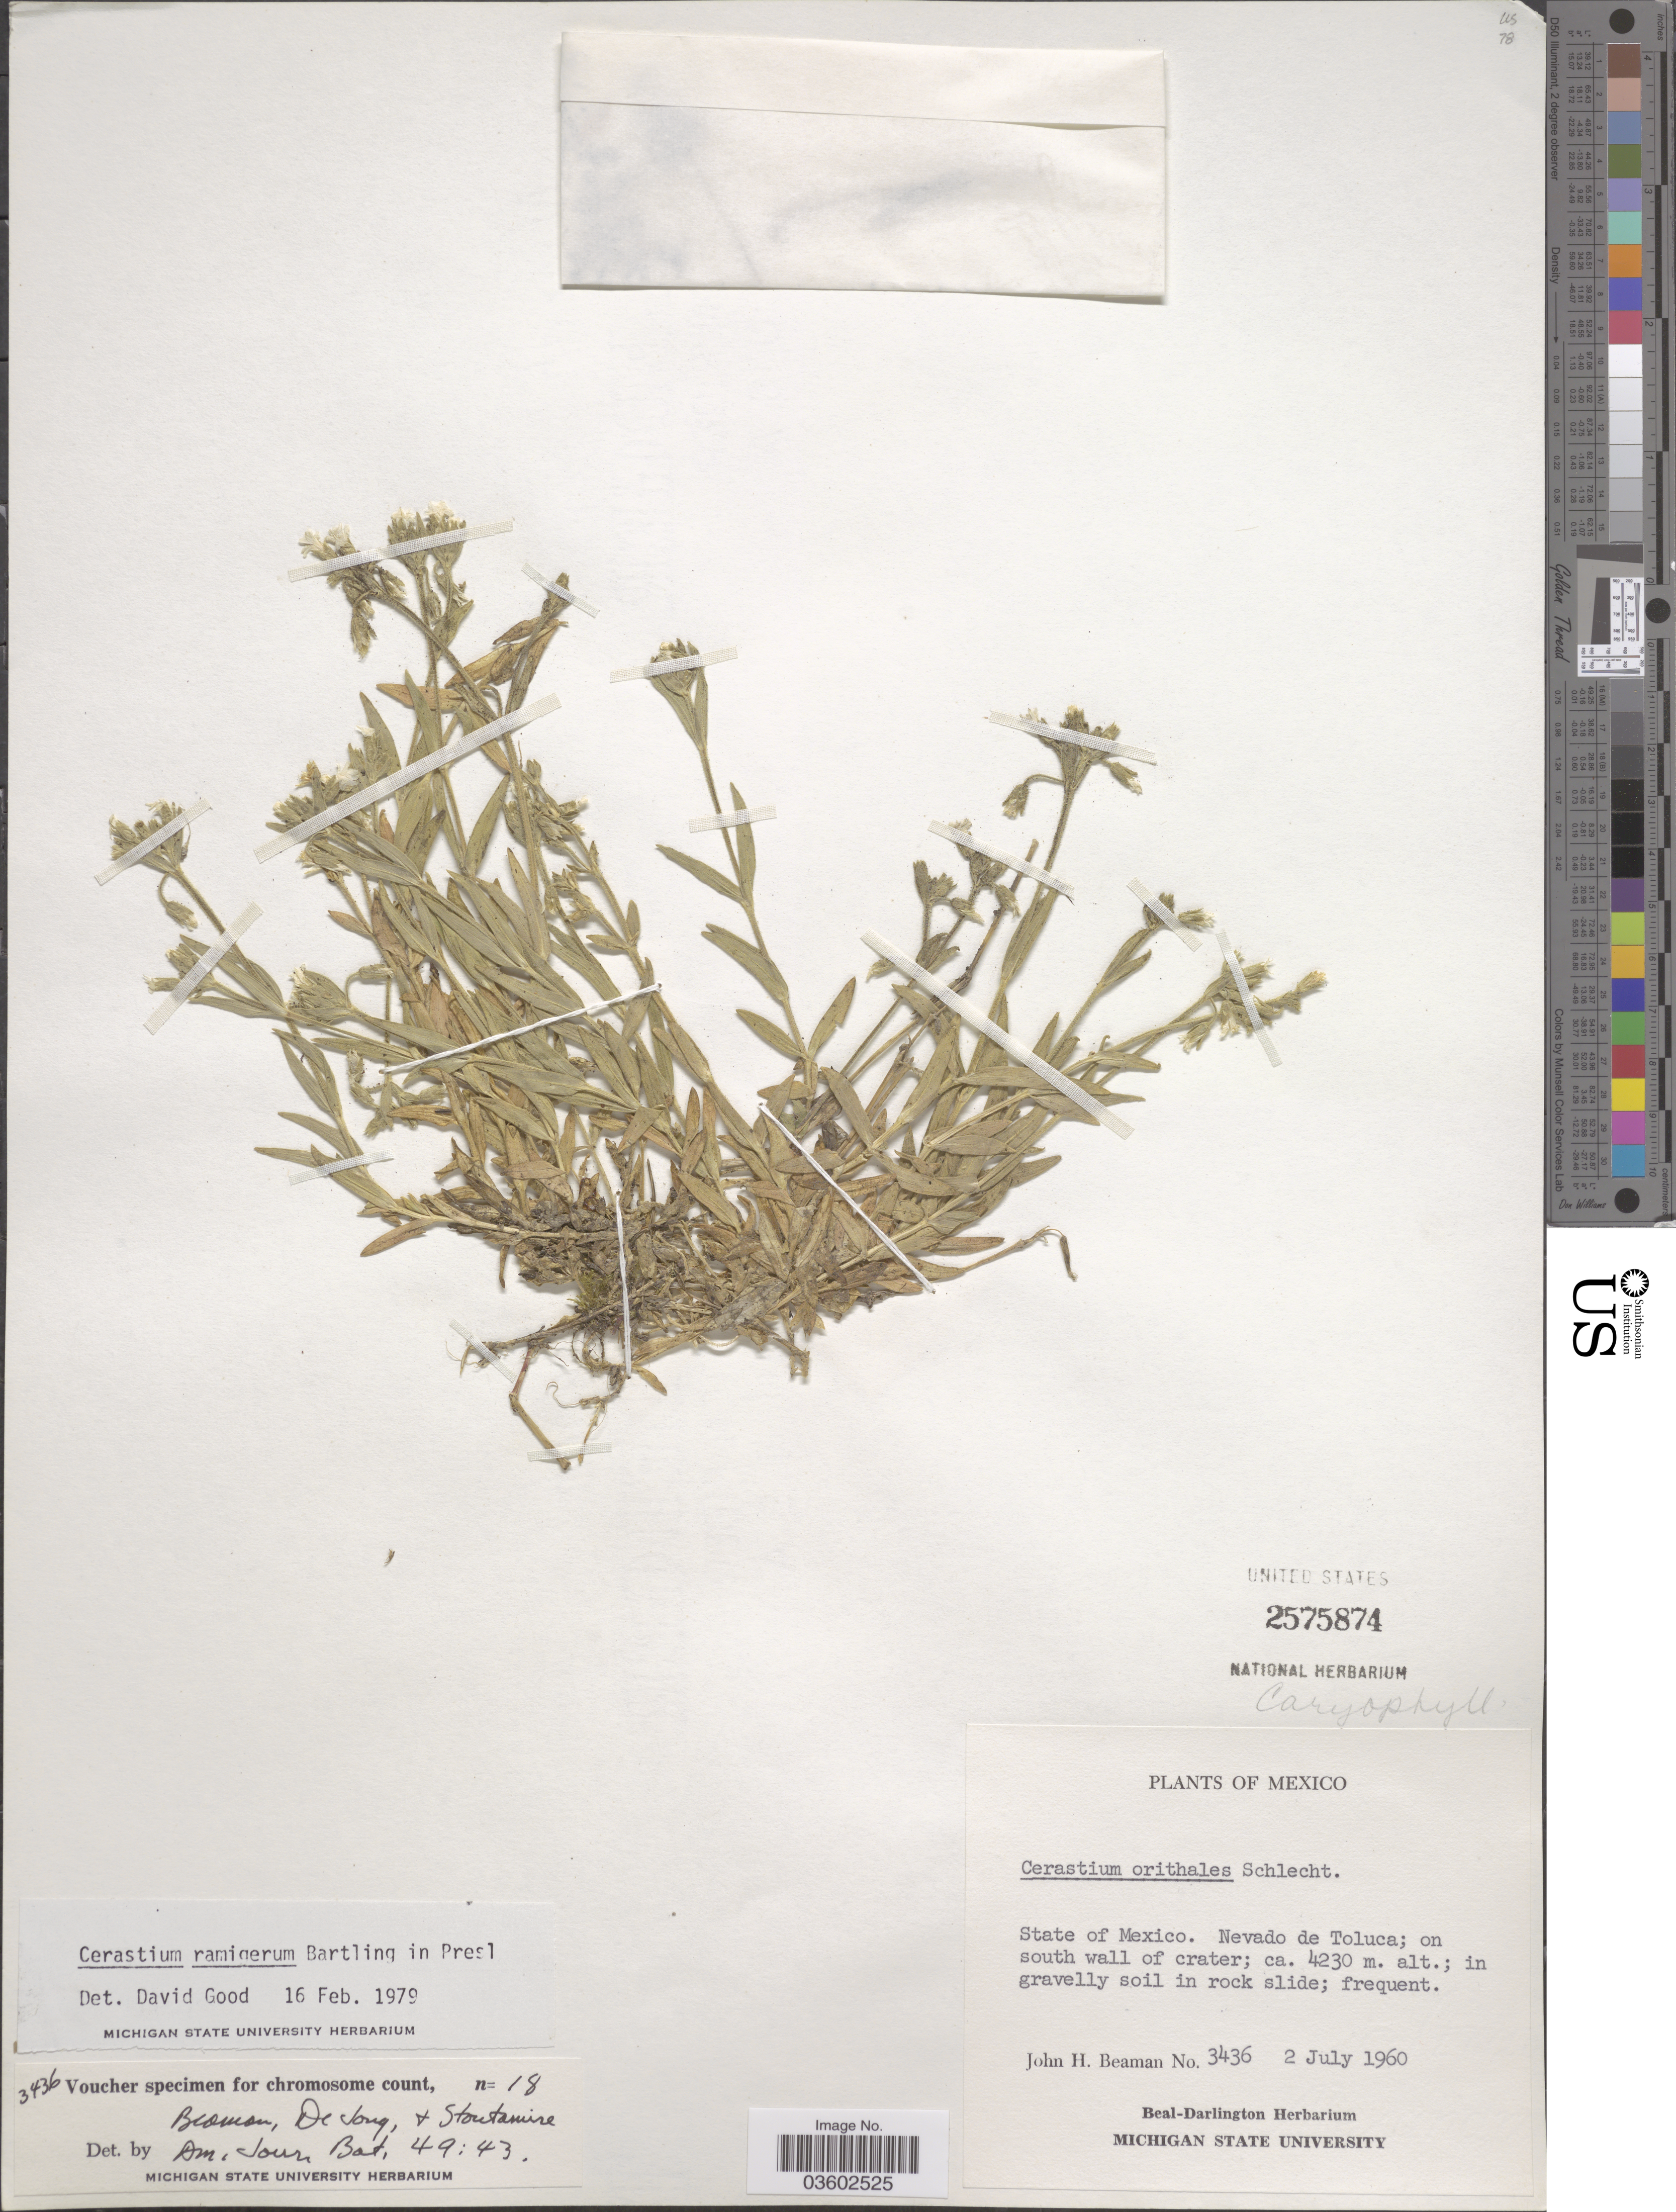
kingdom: Plantae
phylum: Tracheophyta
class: Magnoliopsida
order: Caryophyllales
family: Caryophyllaceae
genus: Cerastium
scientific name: Cerastium ramigerum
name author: Bartl.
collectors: J. H. Beaman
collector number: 3436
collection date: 1960-07-02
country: Mexico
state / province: México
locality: Nevado de Toluca; on south wall of crater.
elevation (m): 4230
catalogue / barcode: US 2575874